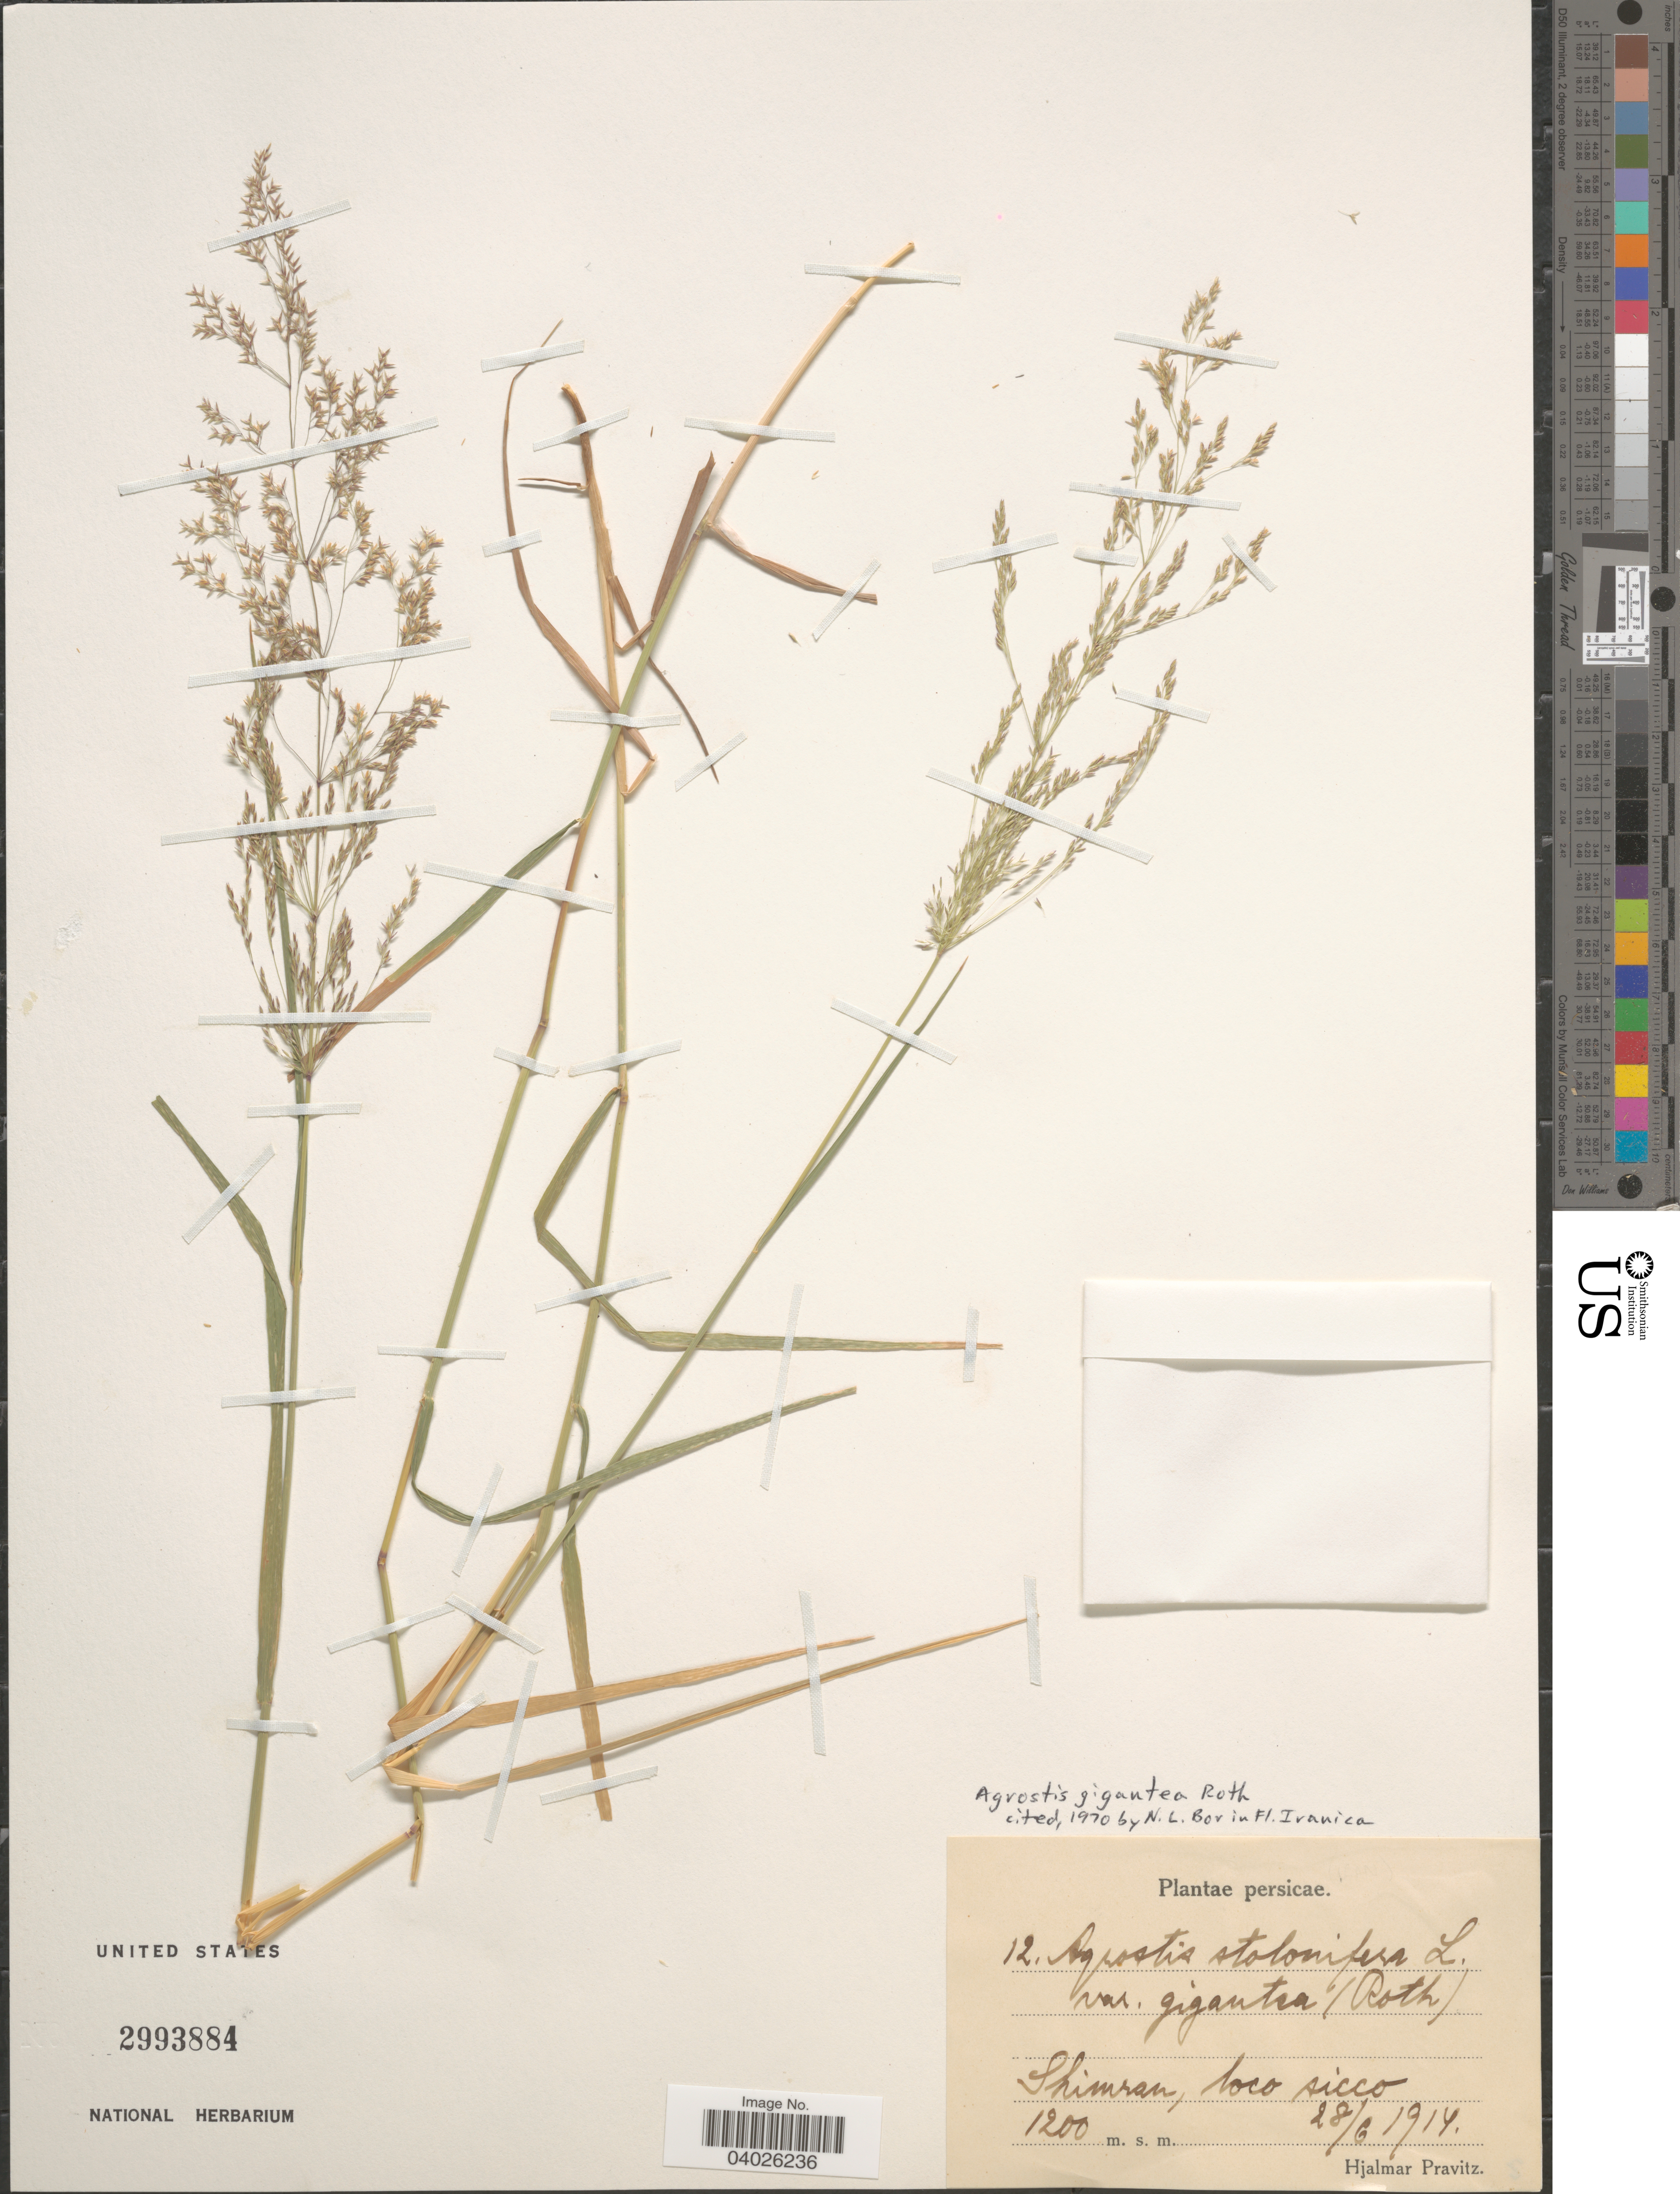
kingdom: Plantae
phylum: Tracheophyta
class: Liliopsida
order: Poales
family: Poaceae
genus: Agrostis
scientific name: Agrostis gigantea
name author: Roth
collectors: H. Pravitz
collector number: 12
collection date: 1914-06-28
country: Iran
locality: Persicae. Shimran, loco sicco.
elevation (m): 1200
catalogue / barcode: US 2993884